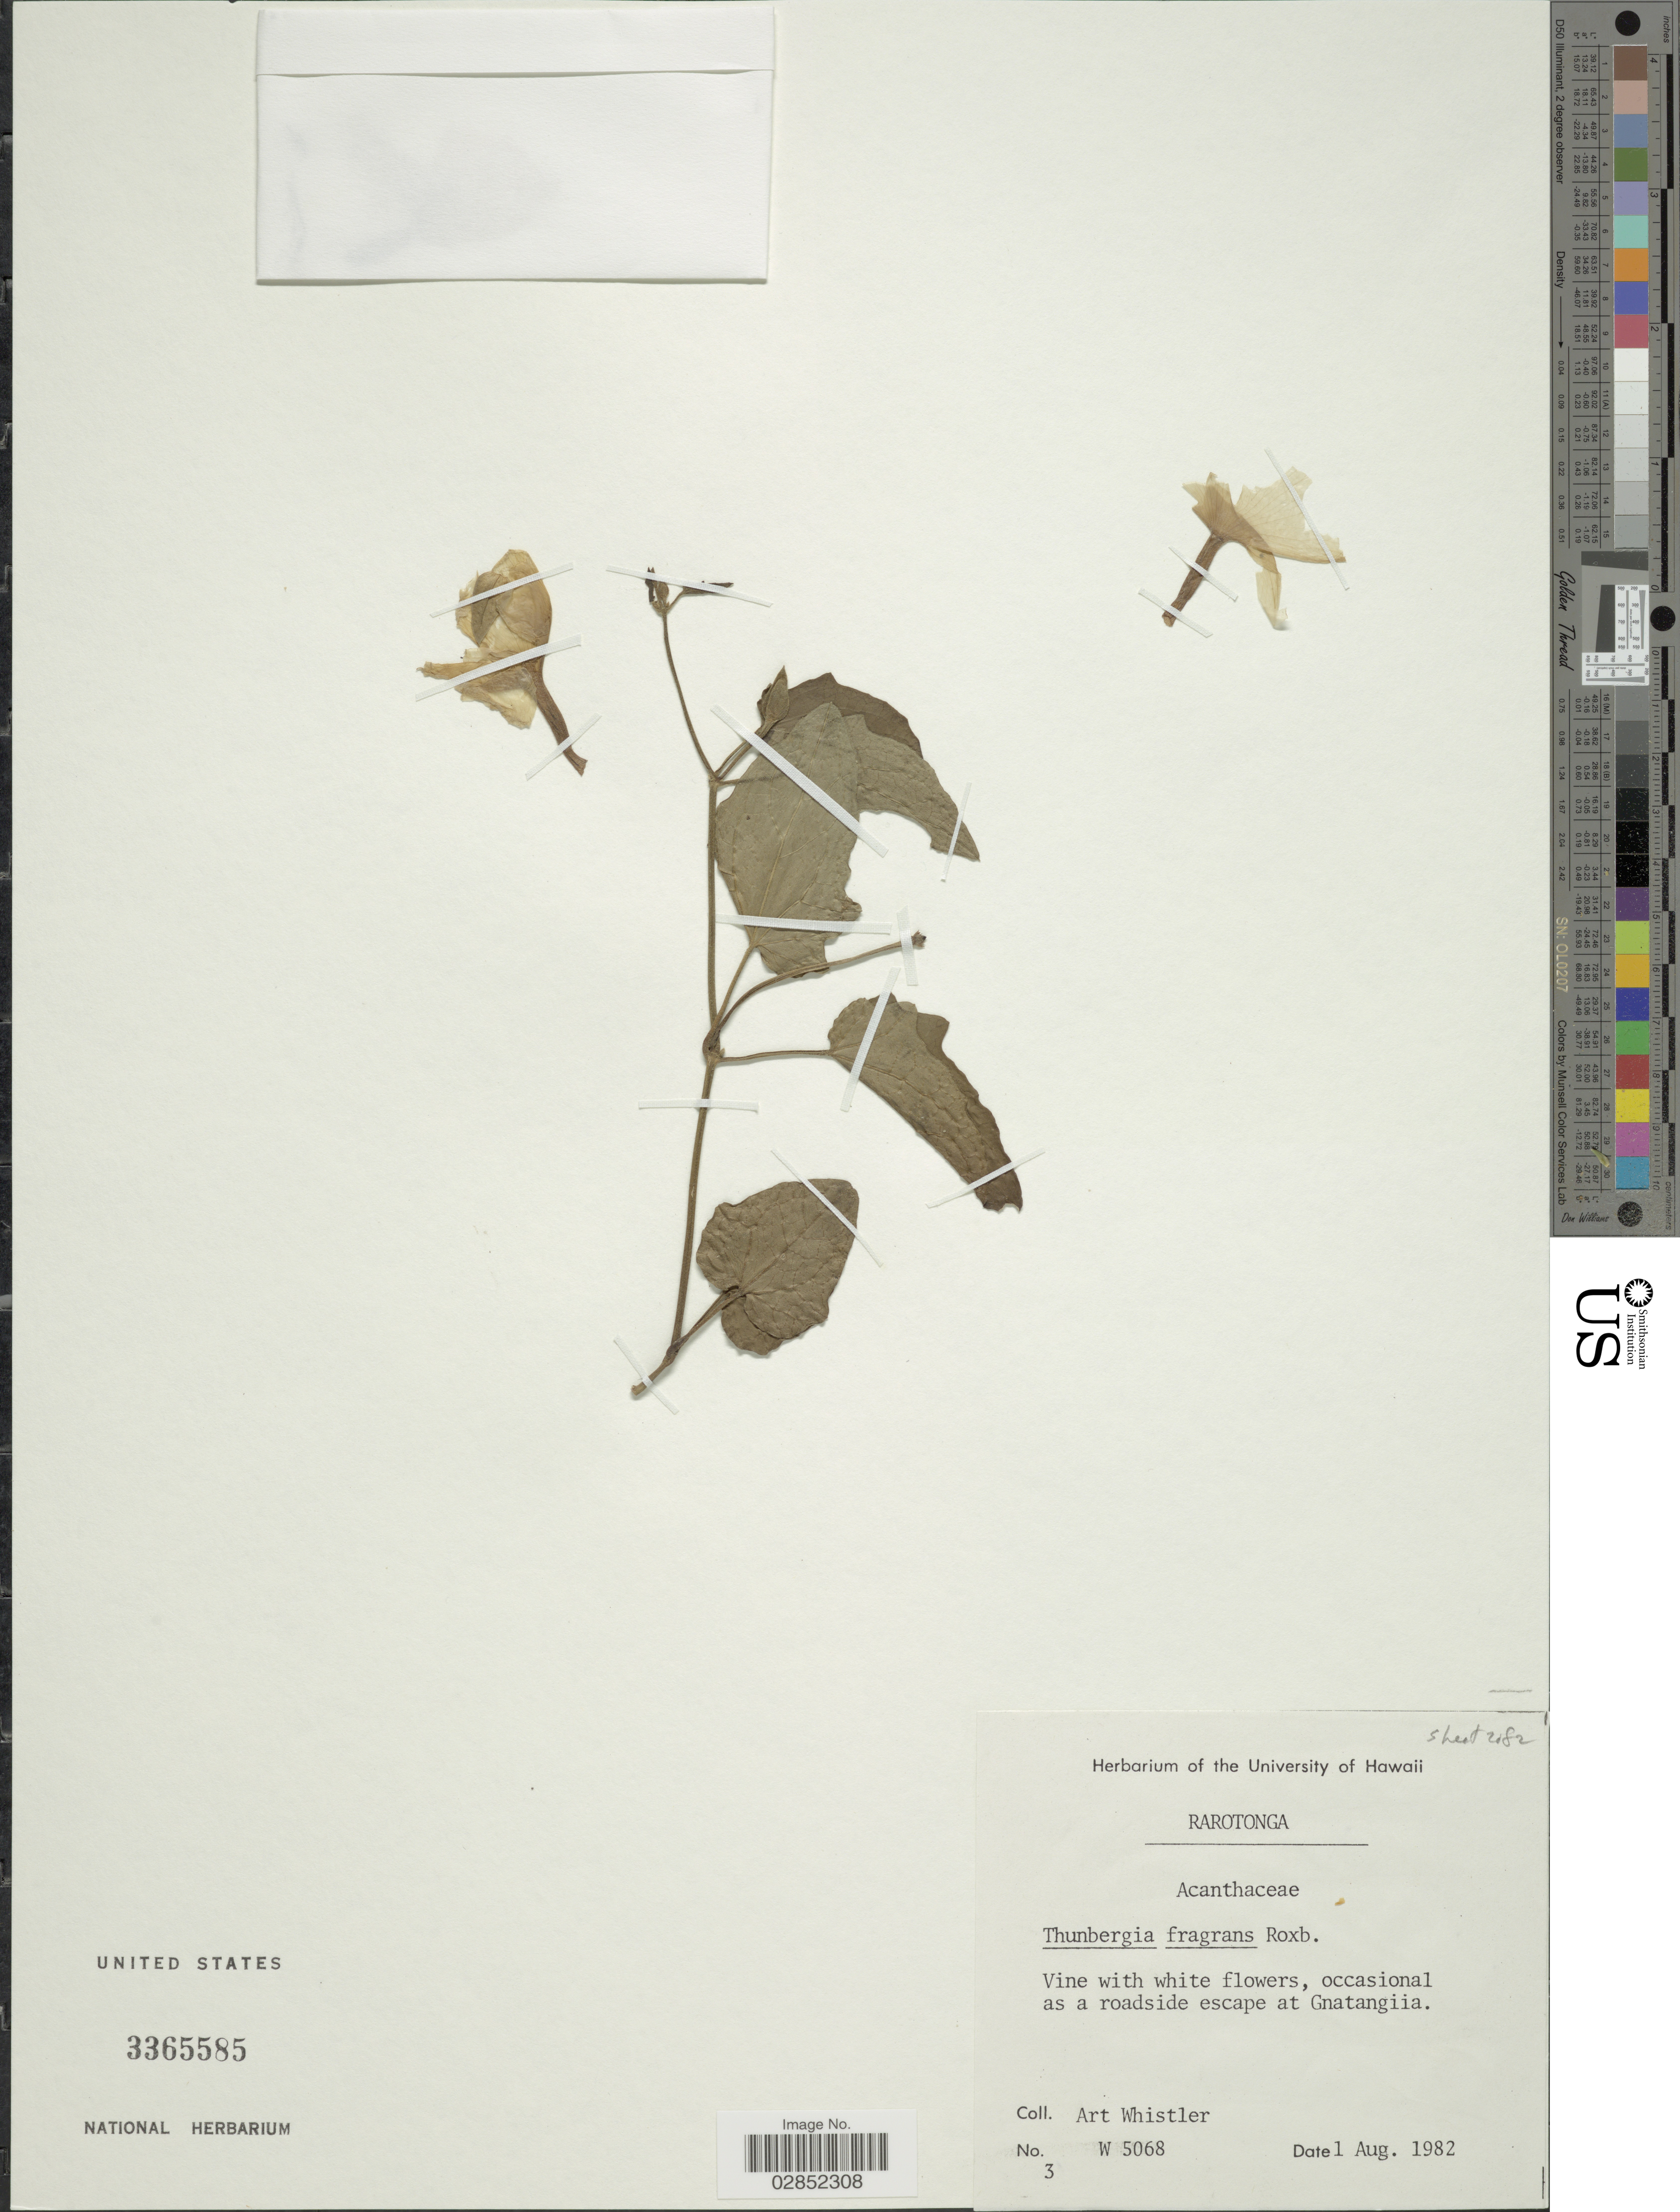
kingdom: Plantae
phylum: Tracheophyta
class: Magnoliopsida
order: Lamiales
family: Acanthaceae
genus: Thunbergia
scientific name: Thunbergia fragrans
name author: Roxb.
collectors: A. Whistler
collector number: W5068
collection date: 1982-08-01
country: Cook Islands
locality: Rarotonga. Occasional as a roadside escape at Gnatangiia.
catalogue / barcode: US 3365585